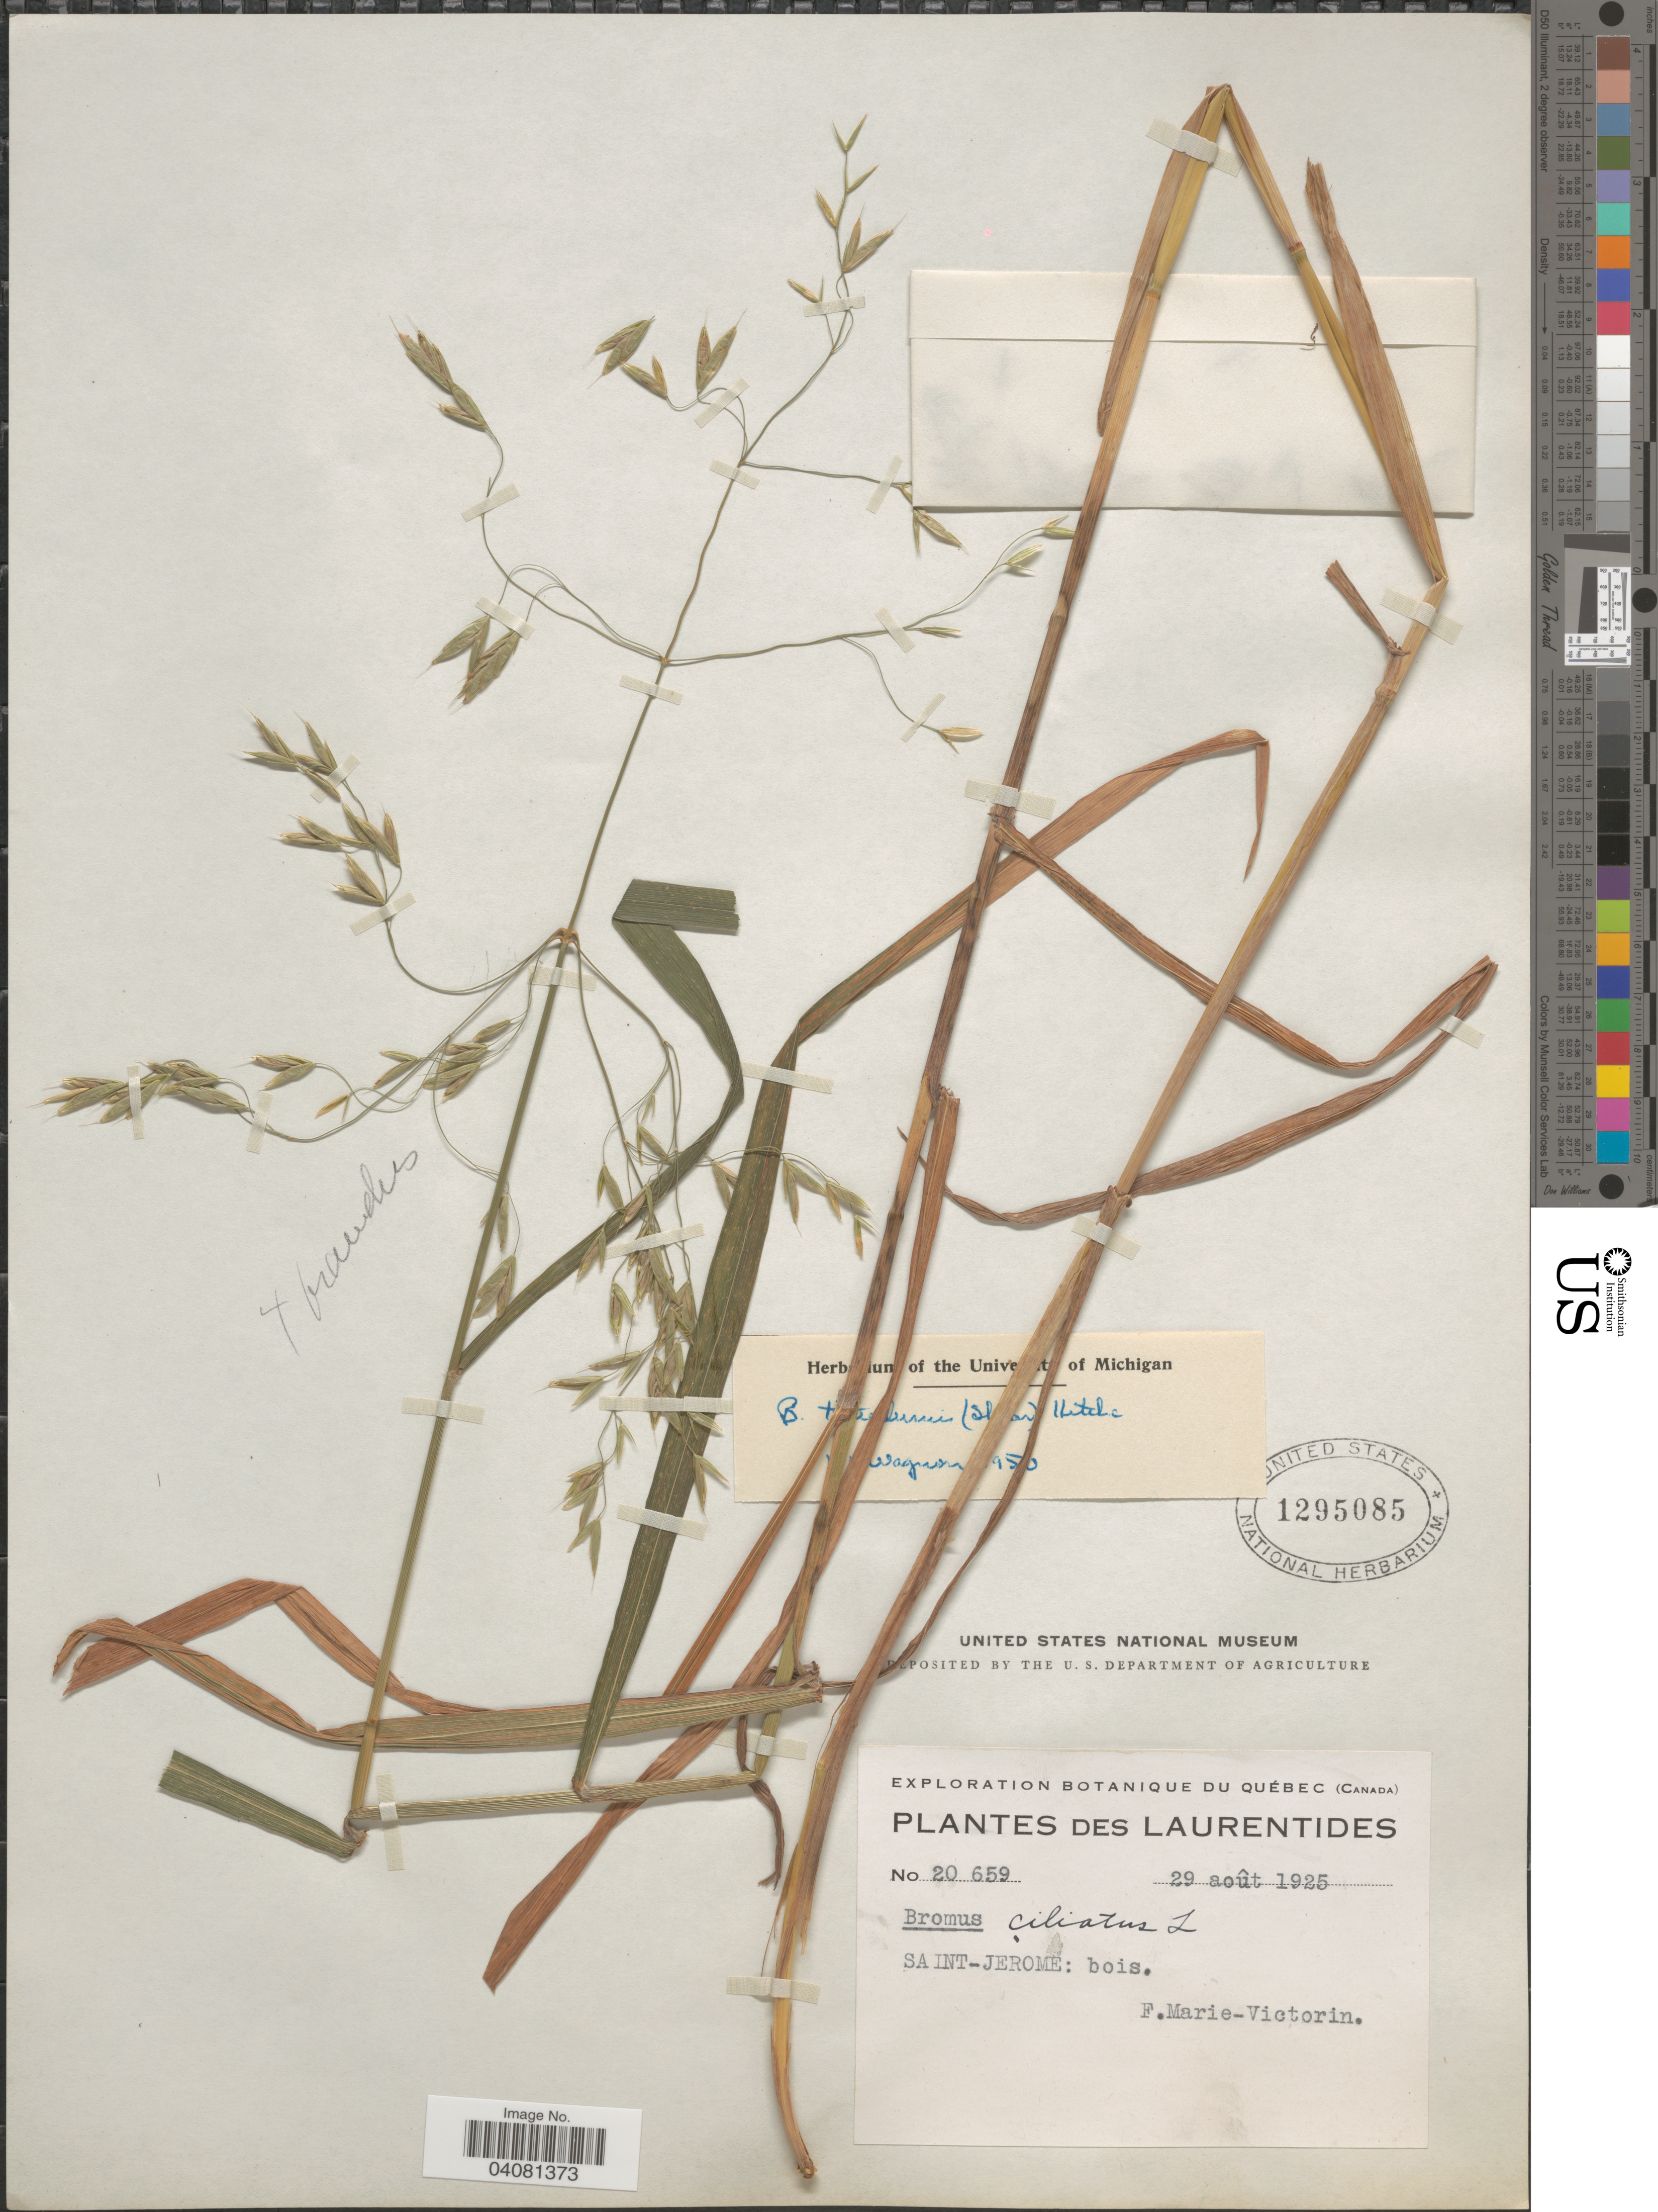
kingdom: Plantae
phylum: Tracheophyta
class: Liliopsida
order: Poales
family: Poaceae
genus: Bromus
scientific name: Bromus ciliatus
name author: L.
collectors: F. Marie-Victorin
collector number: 20659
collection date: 1925-08-29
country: Canada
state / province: Quebec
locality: Exploration Botanique du Québec. Laurentides. Saint-Jerome: bois.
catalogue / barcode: US 1295085